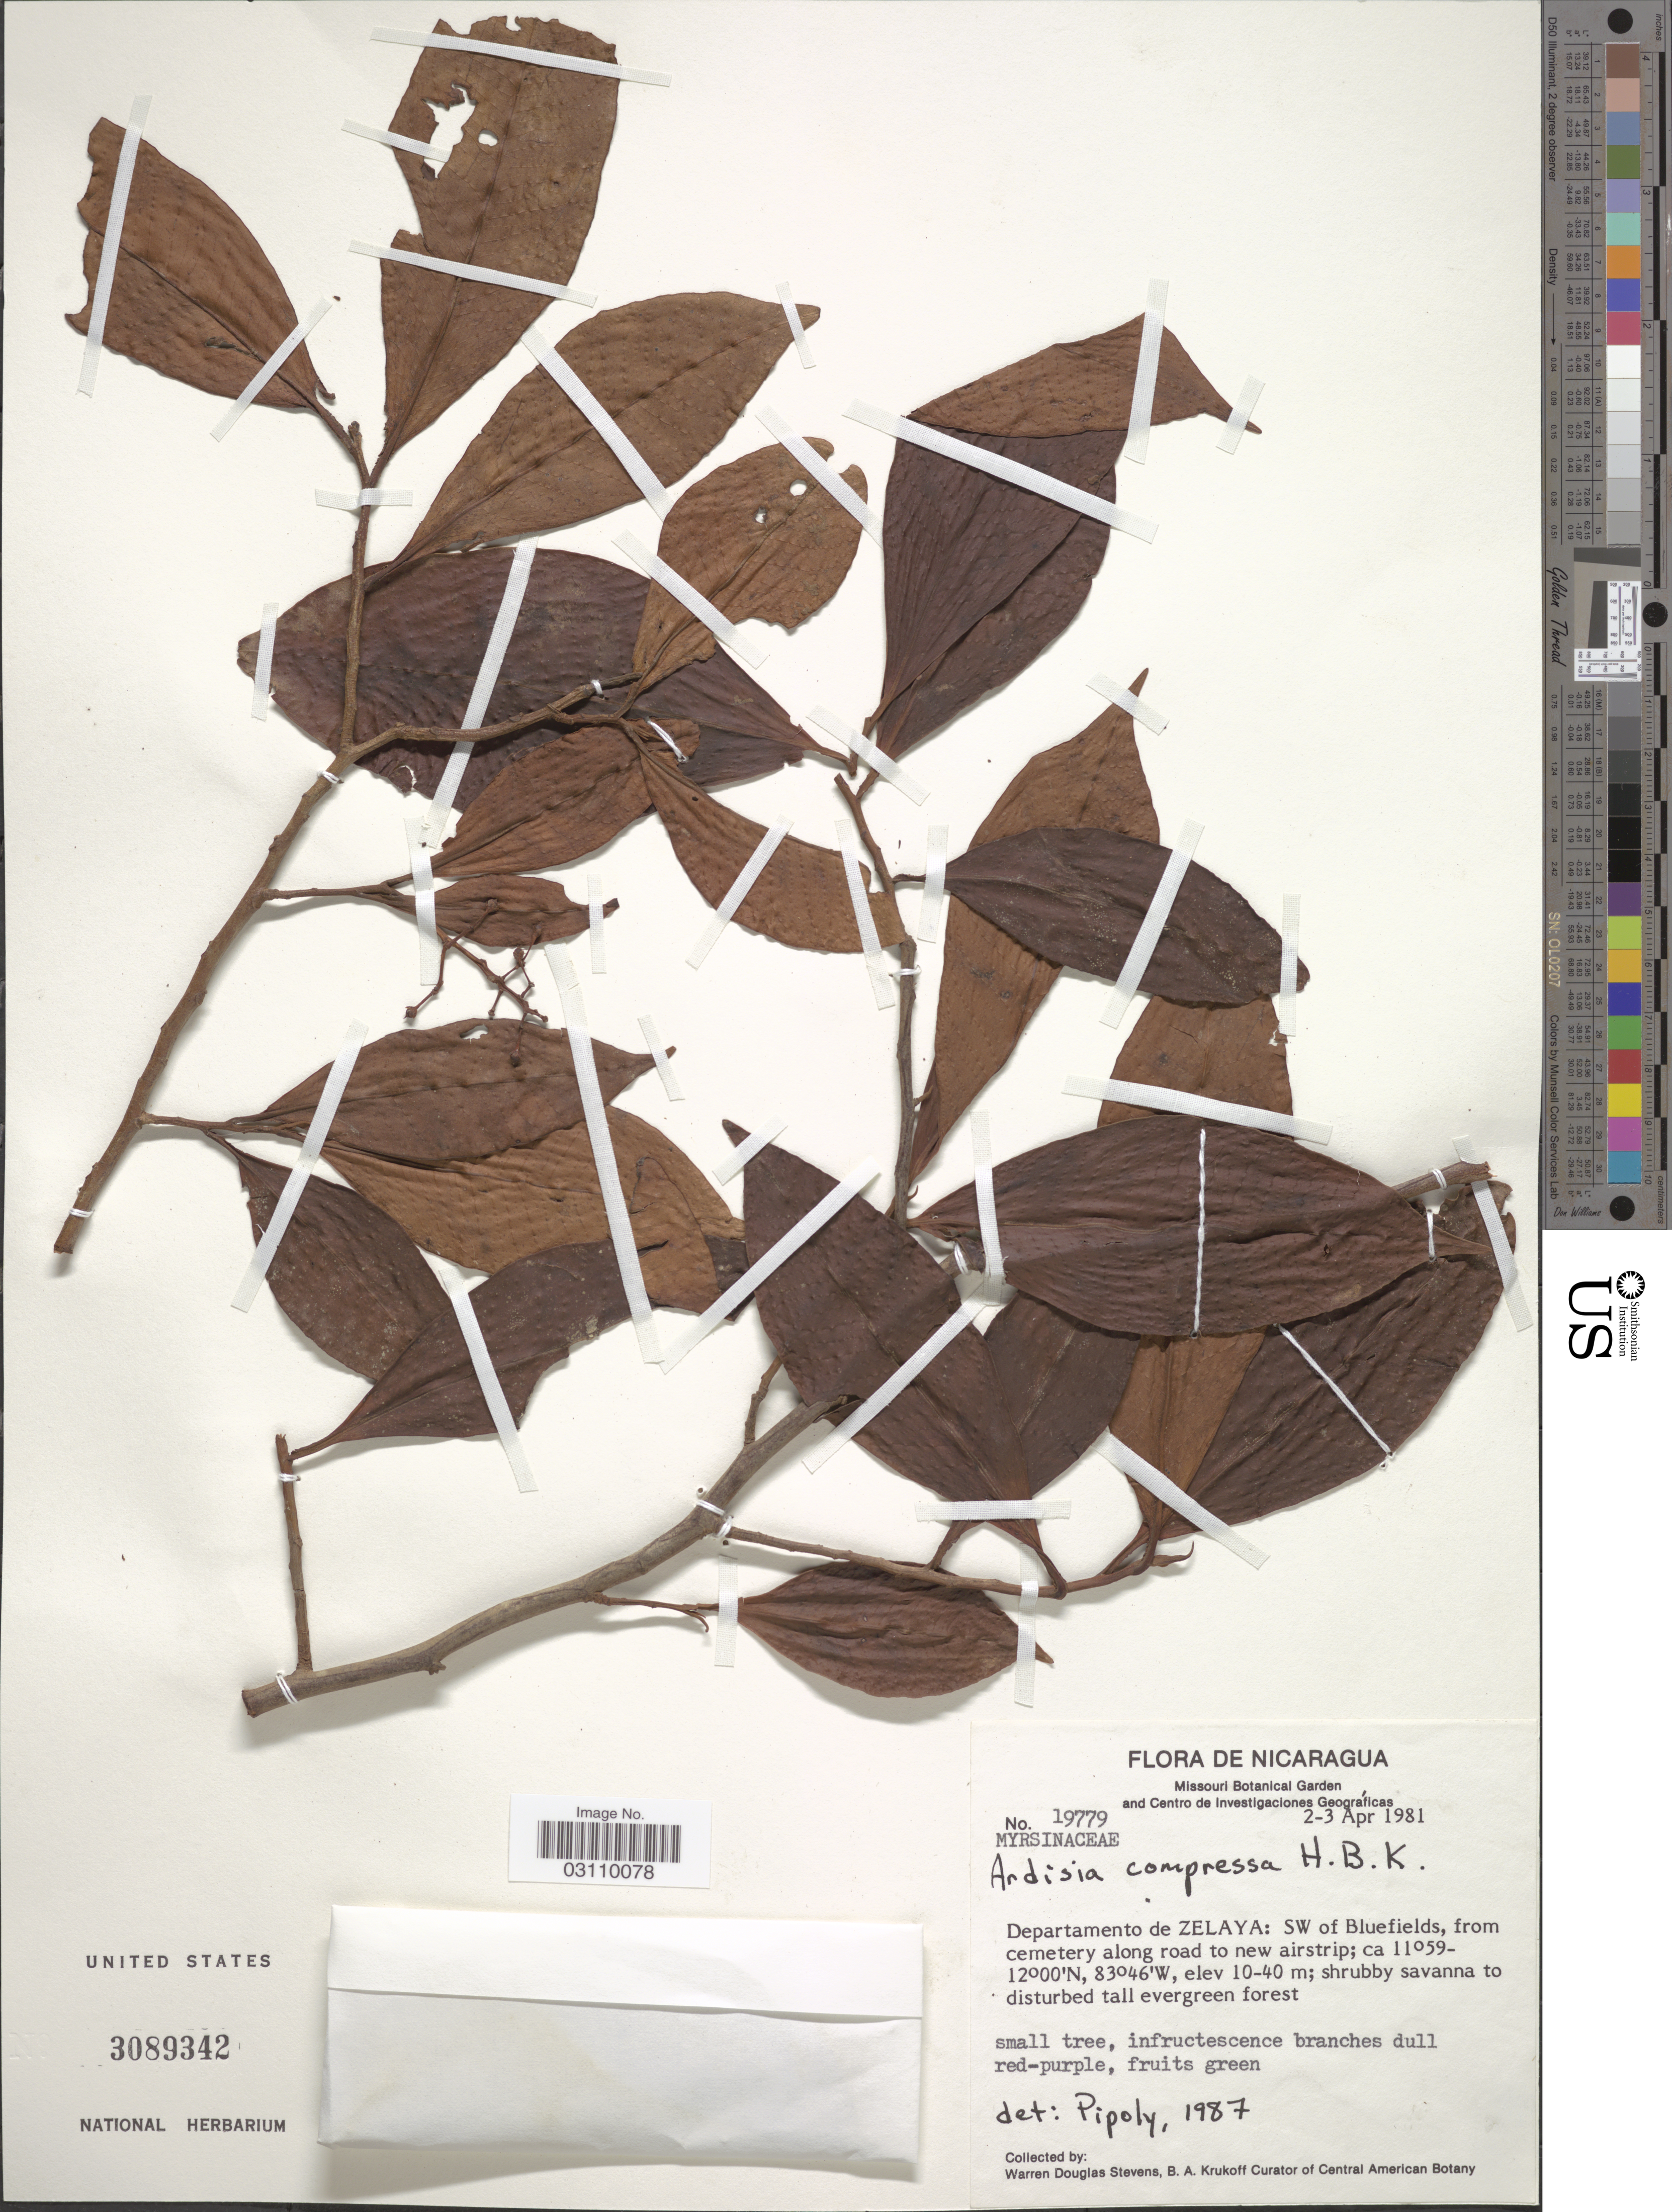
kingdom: Plantae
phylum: Tracheophyta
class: Magnoliopsida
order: Ericales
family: Primulaceae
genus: Ardisia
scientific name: Ardisia compressa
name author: Kunth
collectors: W. D. Stevens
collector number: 19779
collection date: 1981-04-02/1981-04-03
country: Nicaragua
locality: Departamento de Zelaya: SW of Bluefields, from cemetery along road to new airstrip.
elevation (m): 10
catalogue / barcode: US 3089342